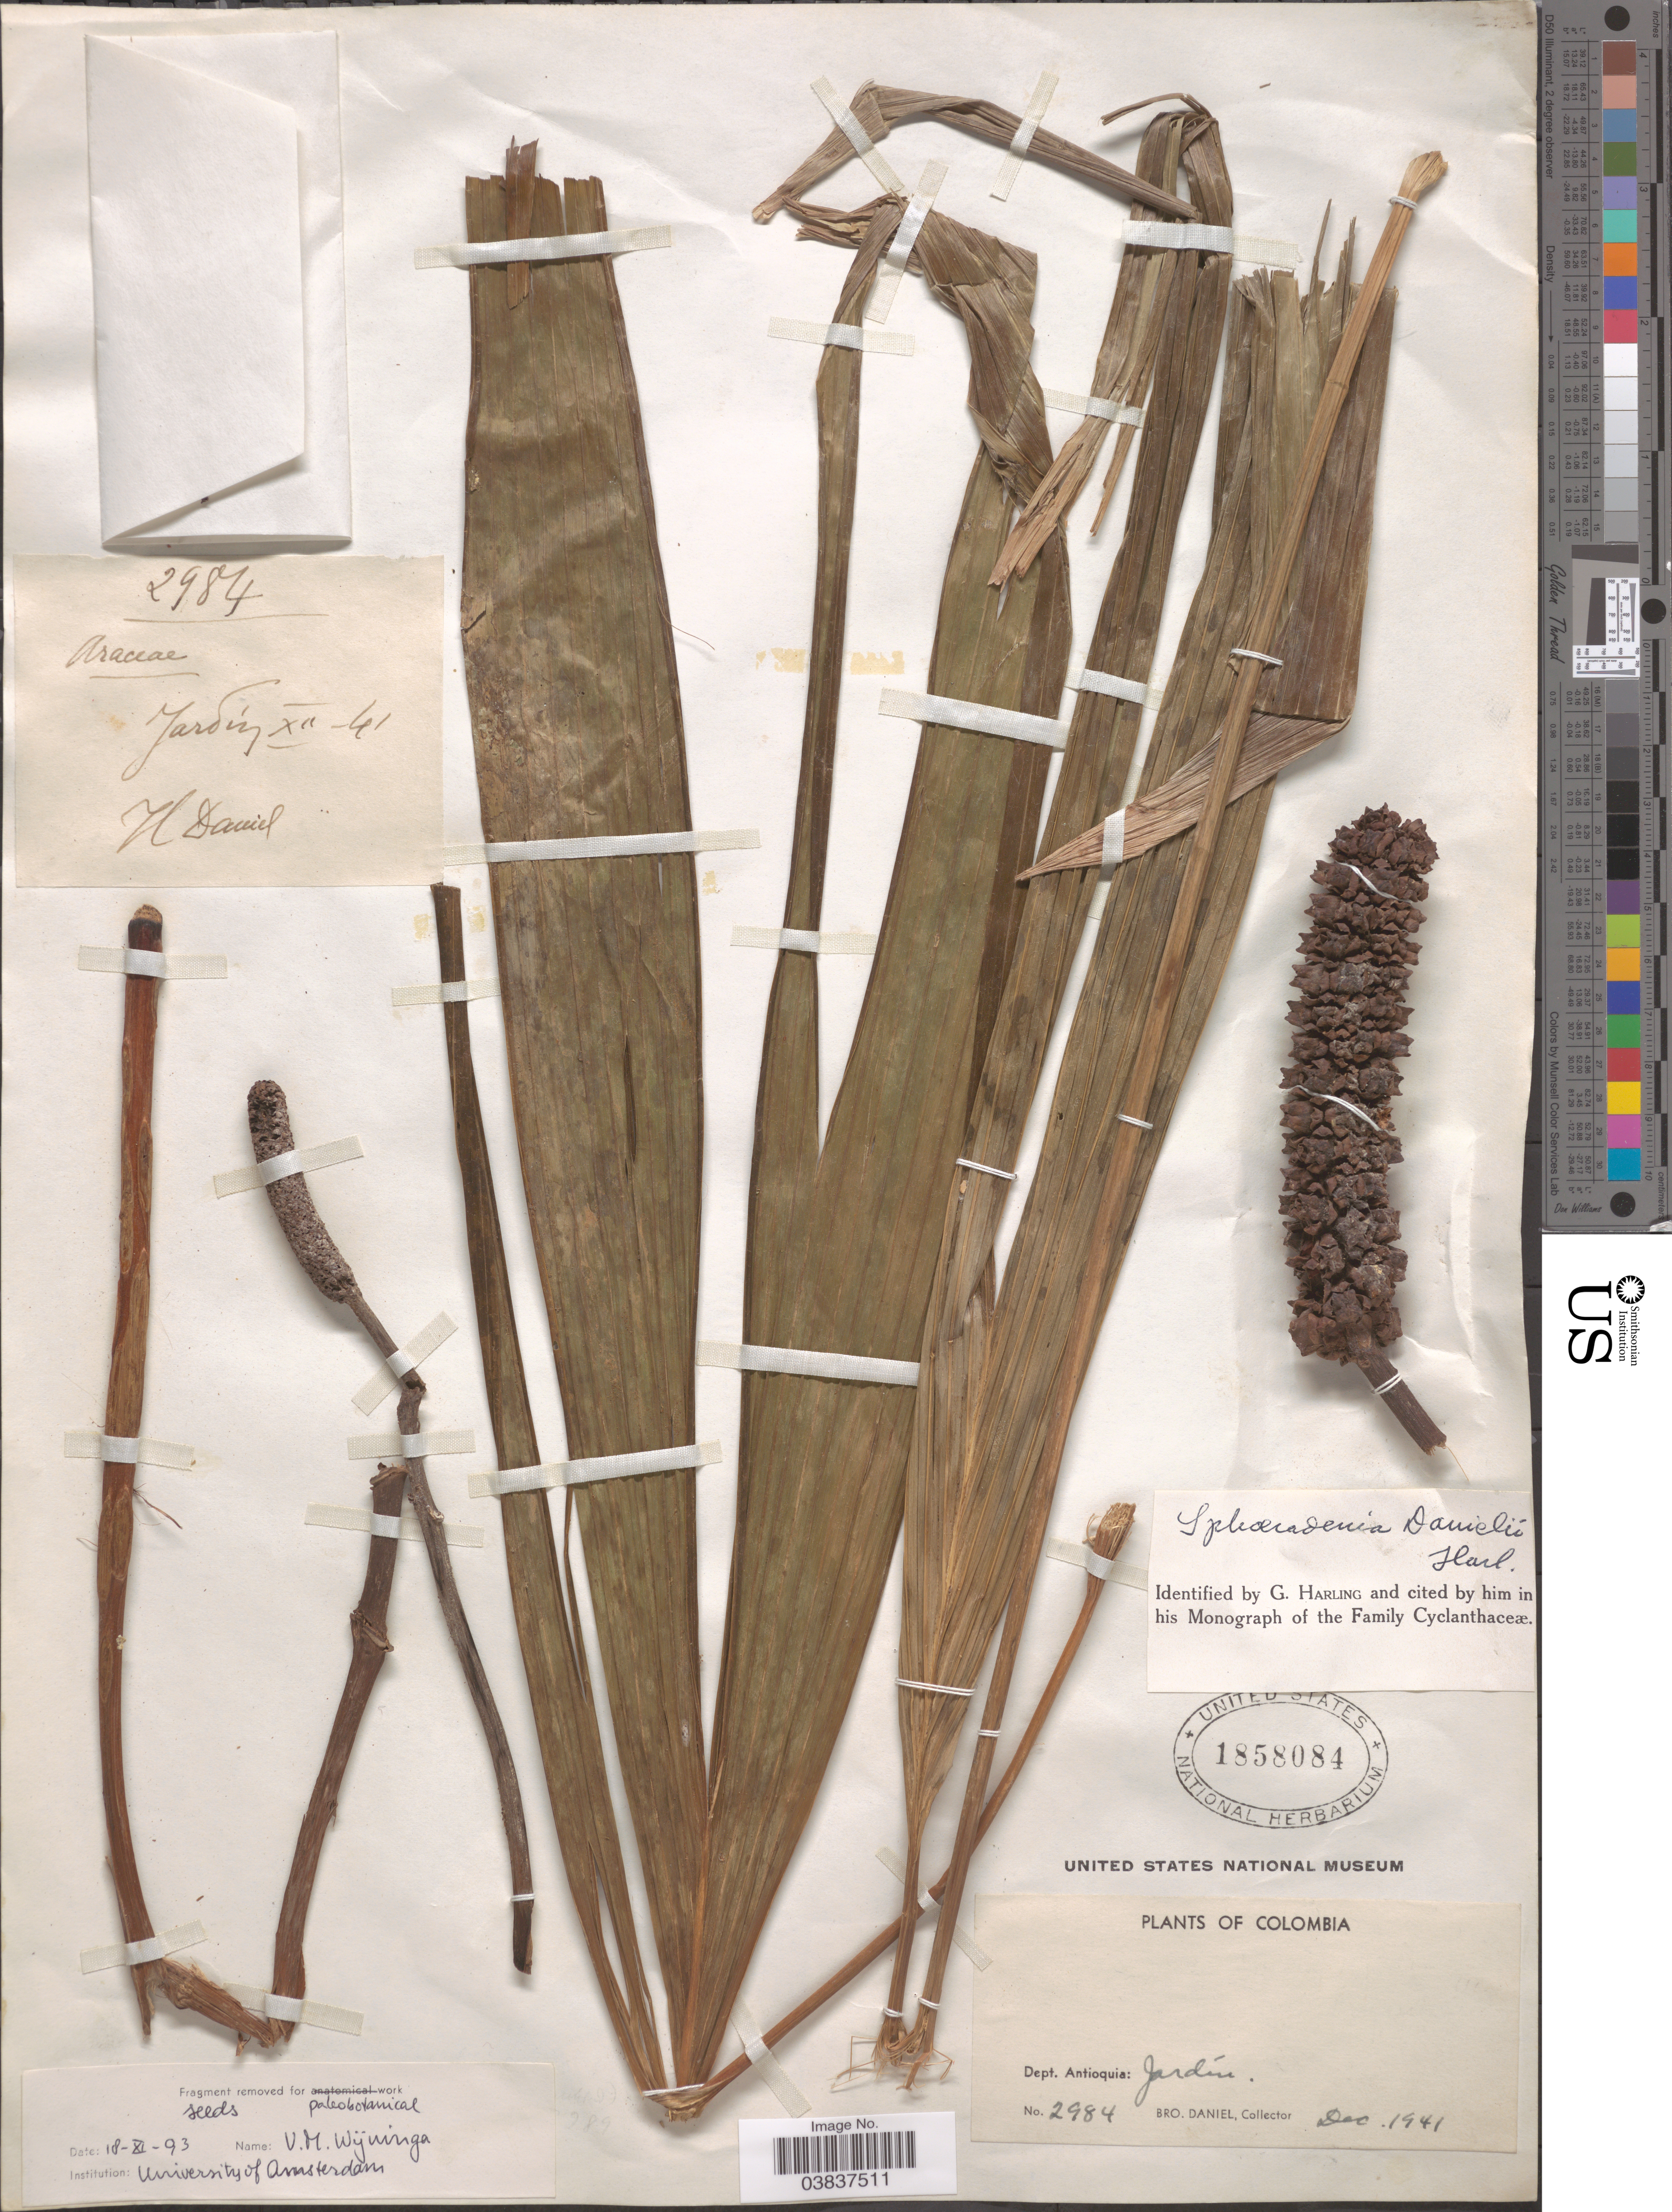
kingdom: Plantae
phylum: Tracheophyta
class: Liliopsida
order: Pandanales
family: Cyclanthaceae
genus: Sphaeradenia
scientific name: Sphaeradenia danielii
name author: Harling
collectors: Bro. Daniel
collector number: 2984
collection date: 1941-12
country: Colombia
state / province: Antioquia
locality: Dept. Antioquia: Jardín.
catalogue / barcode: US 1858084